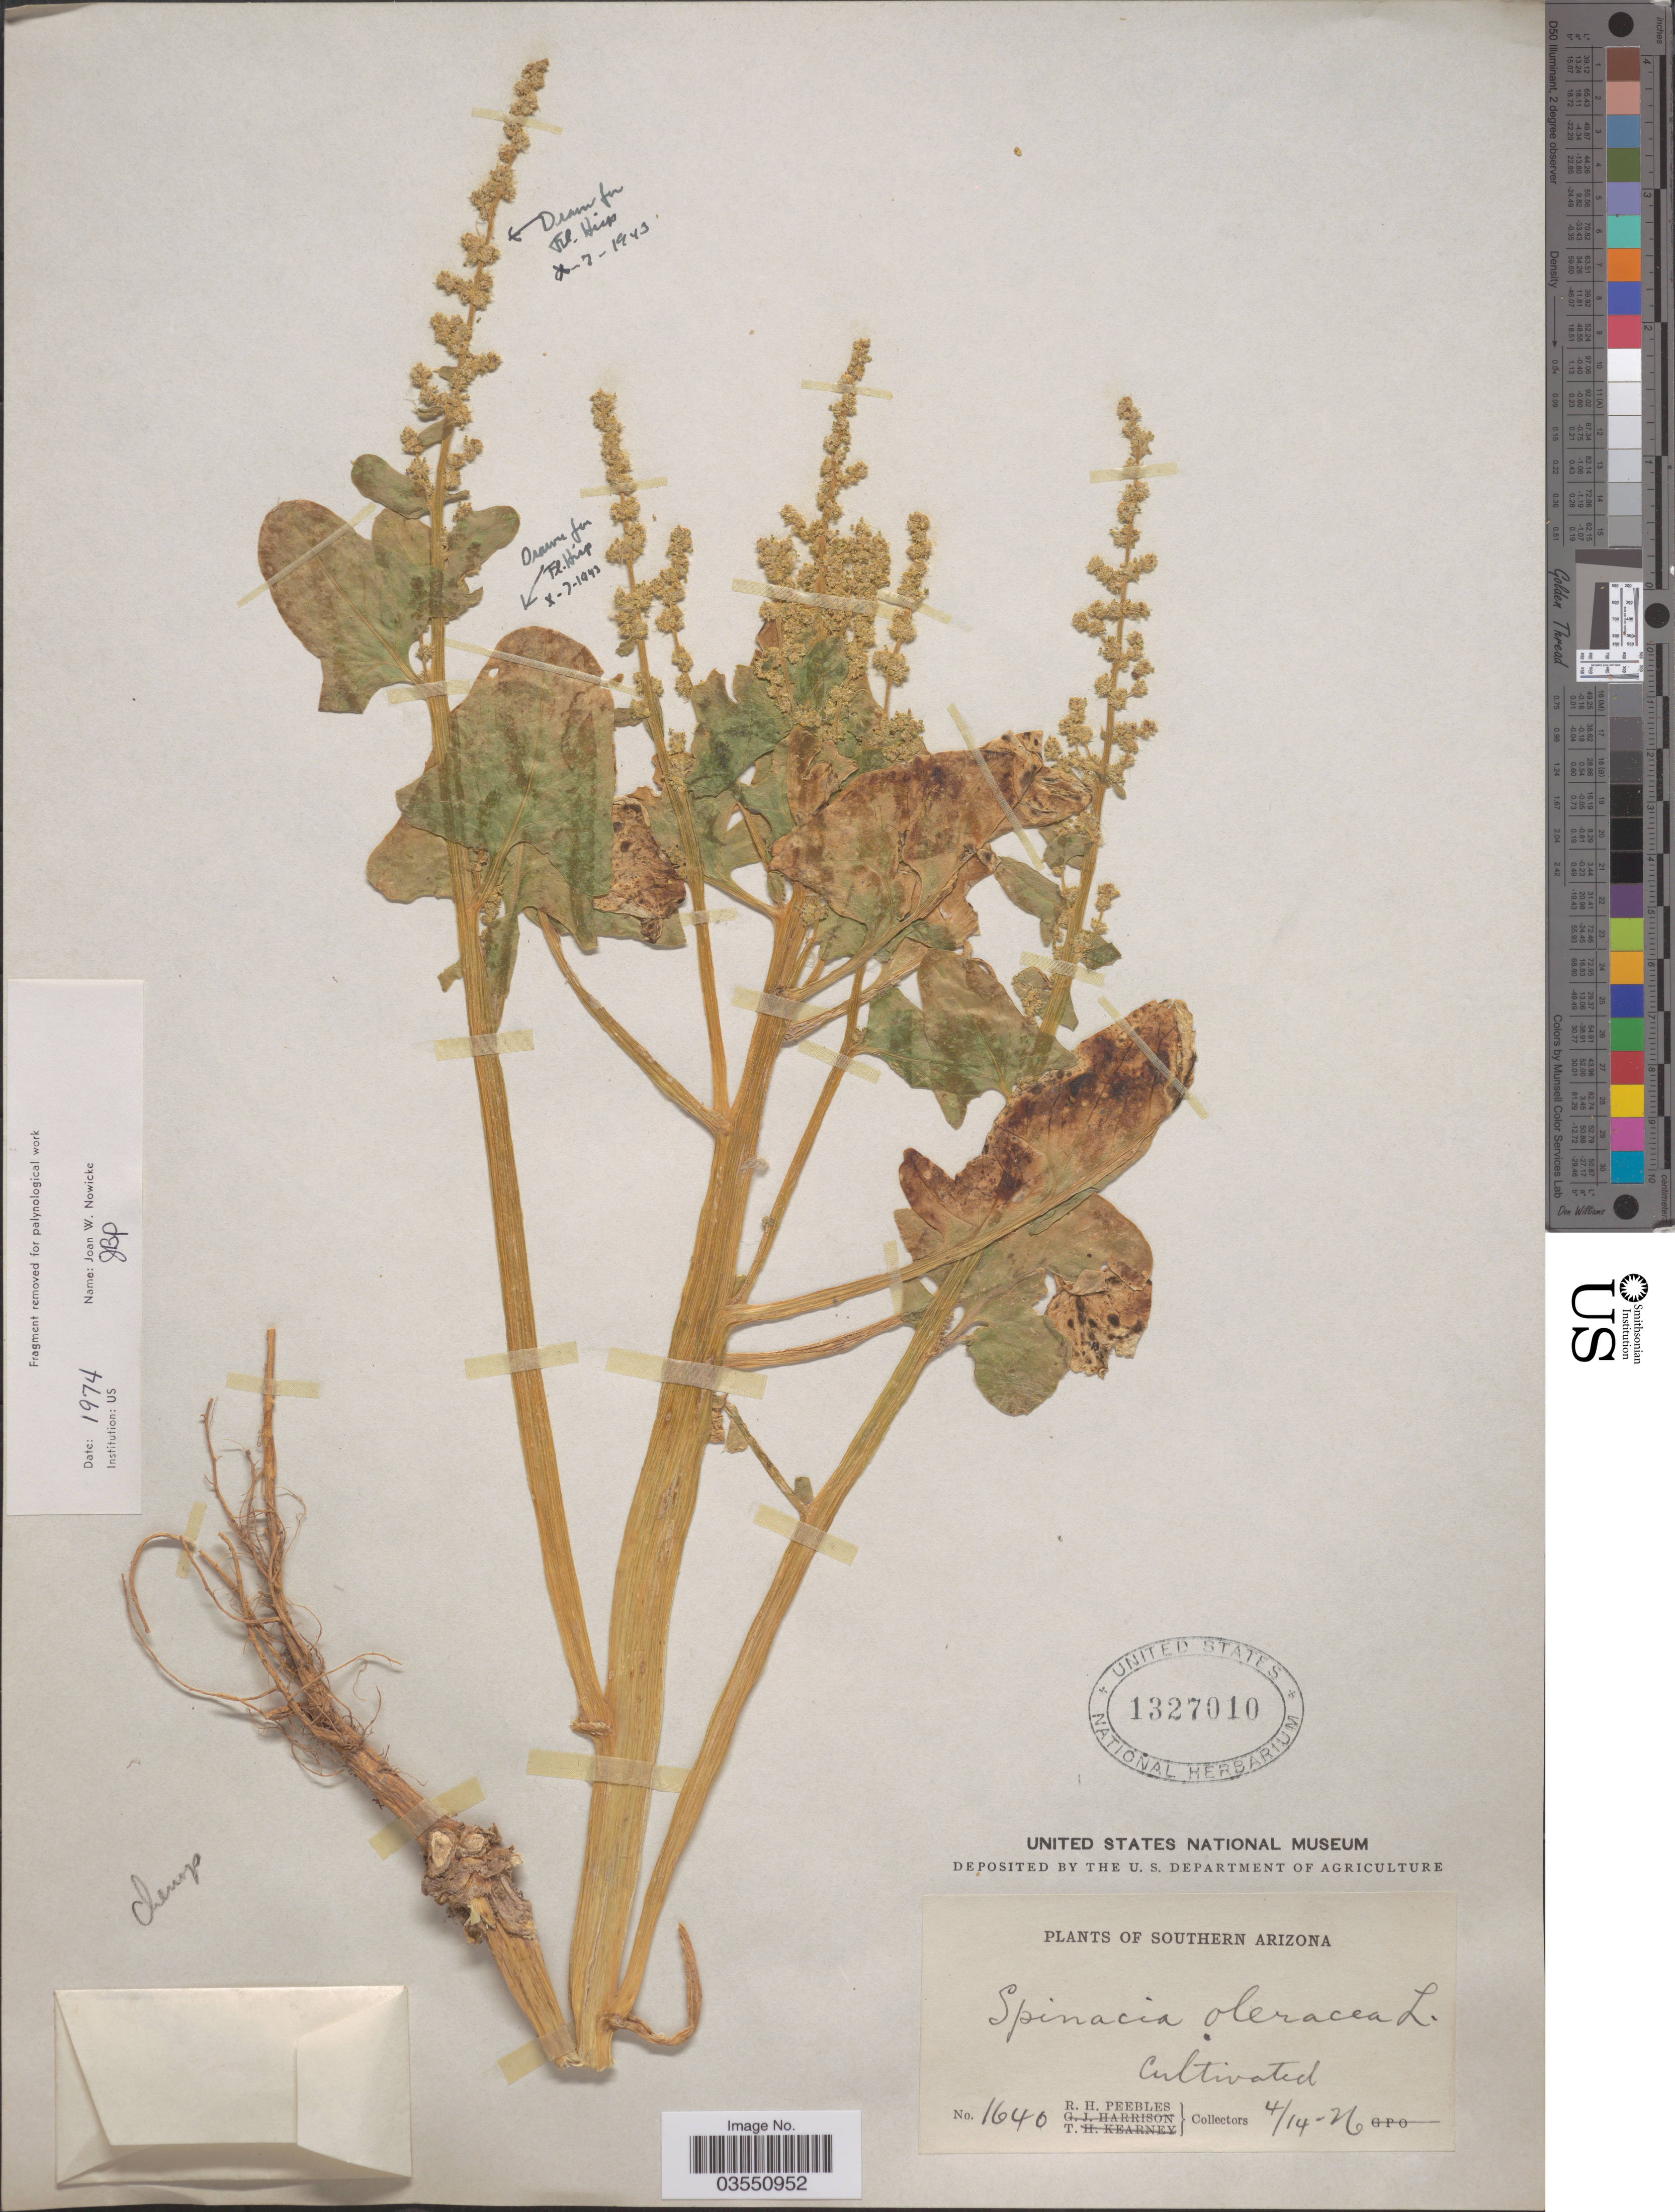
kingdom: Plantae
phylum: Tracheophyta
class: Magnoliopsida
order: Caryophyllales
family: Amaranthaceae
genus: Spinacia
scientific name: Spinacia oleracea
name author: L.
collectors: R. H. Peebles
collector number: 1640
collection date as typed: Transcribed d/m/y: 14/4/26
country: United States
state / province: Arizona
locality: Southern Arizona.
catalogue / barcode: US 1327010